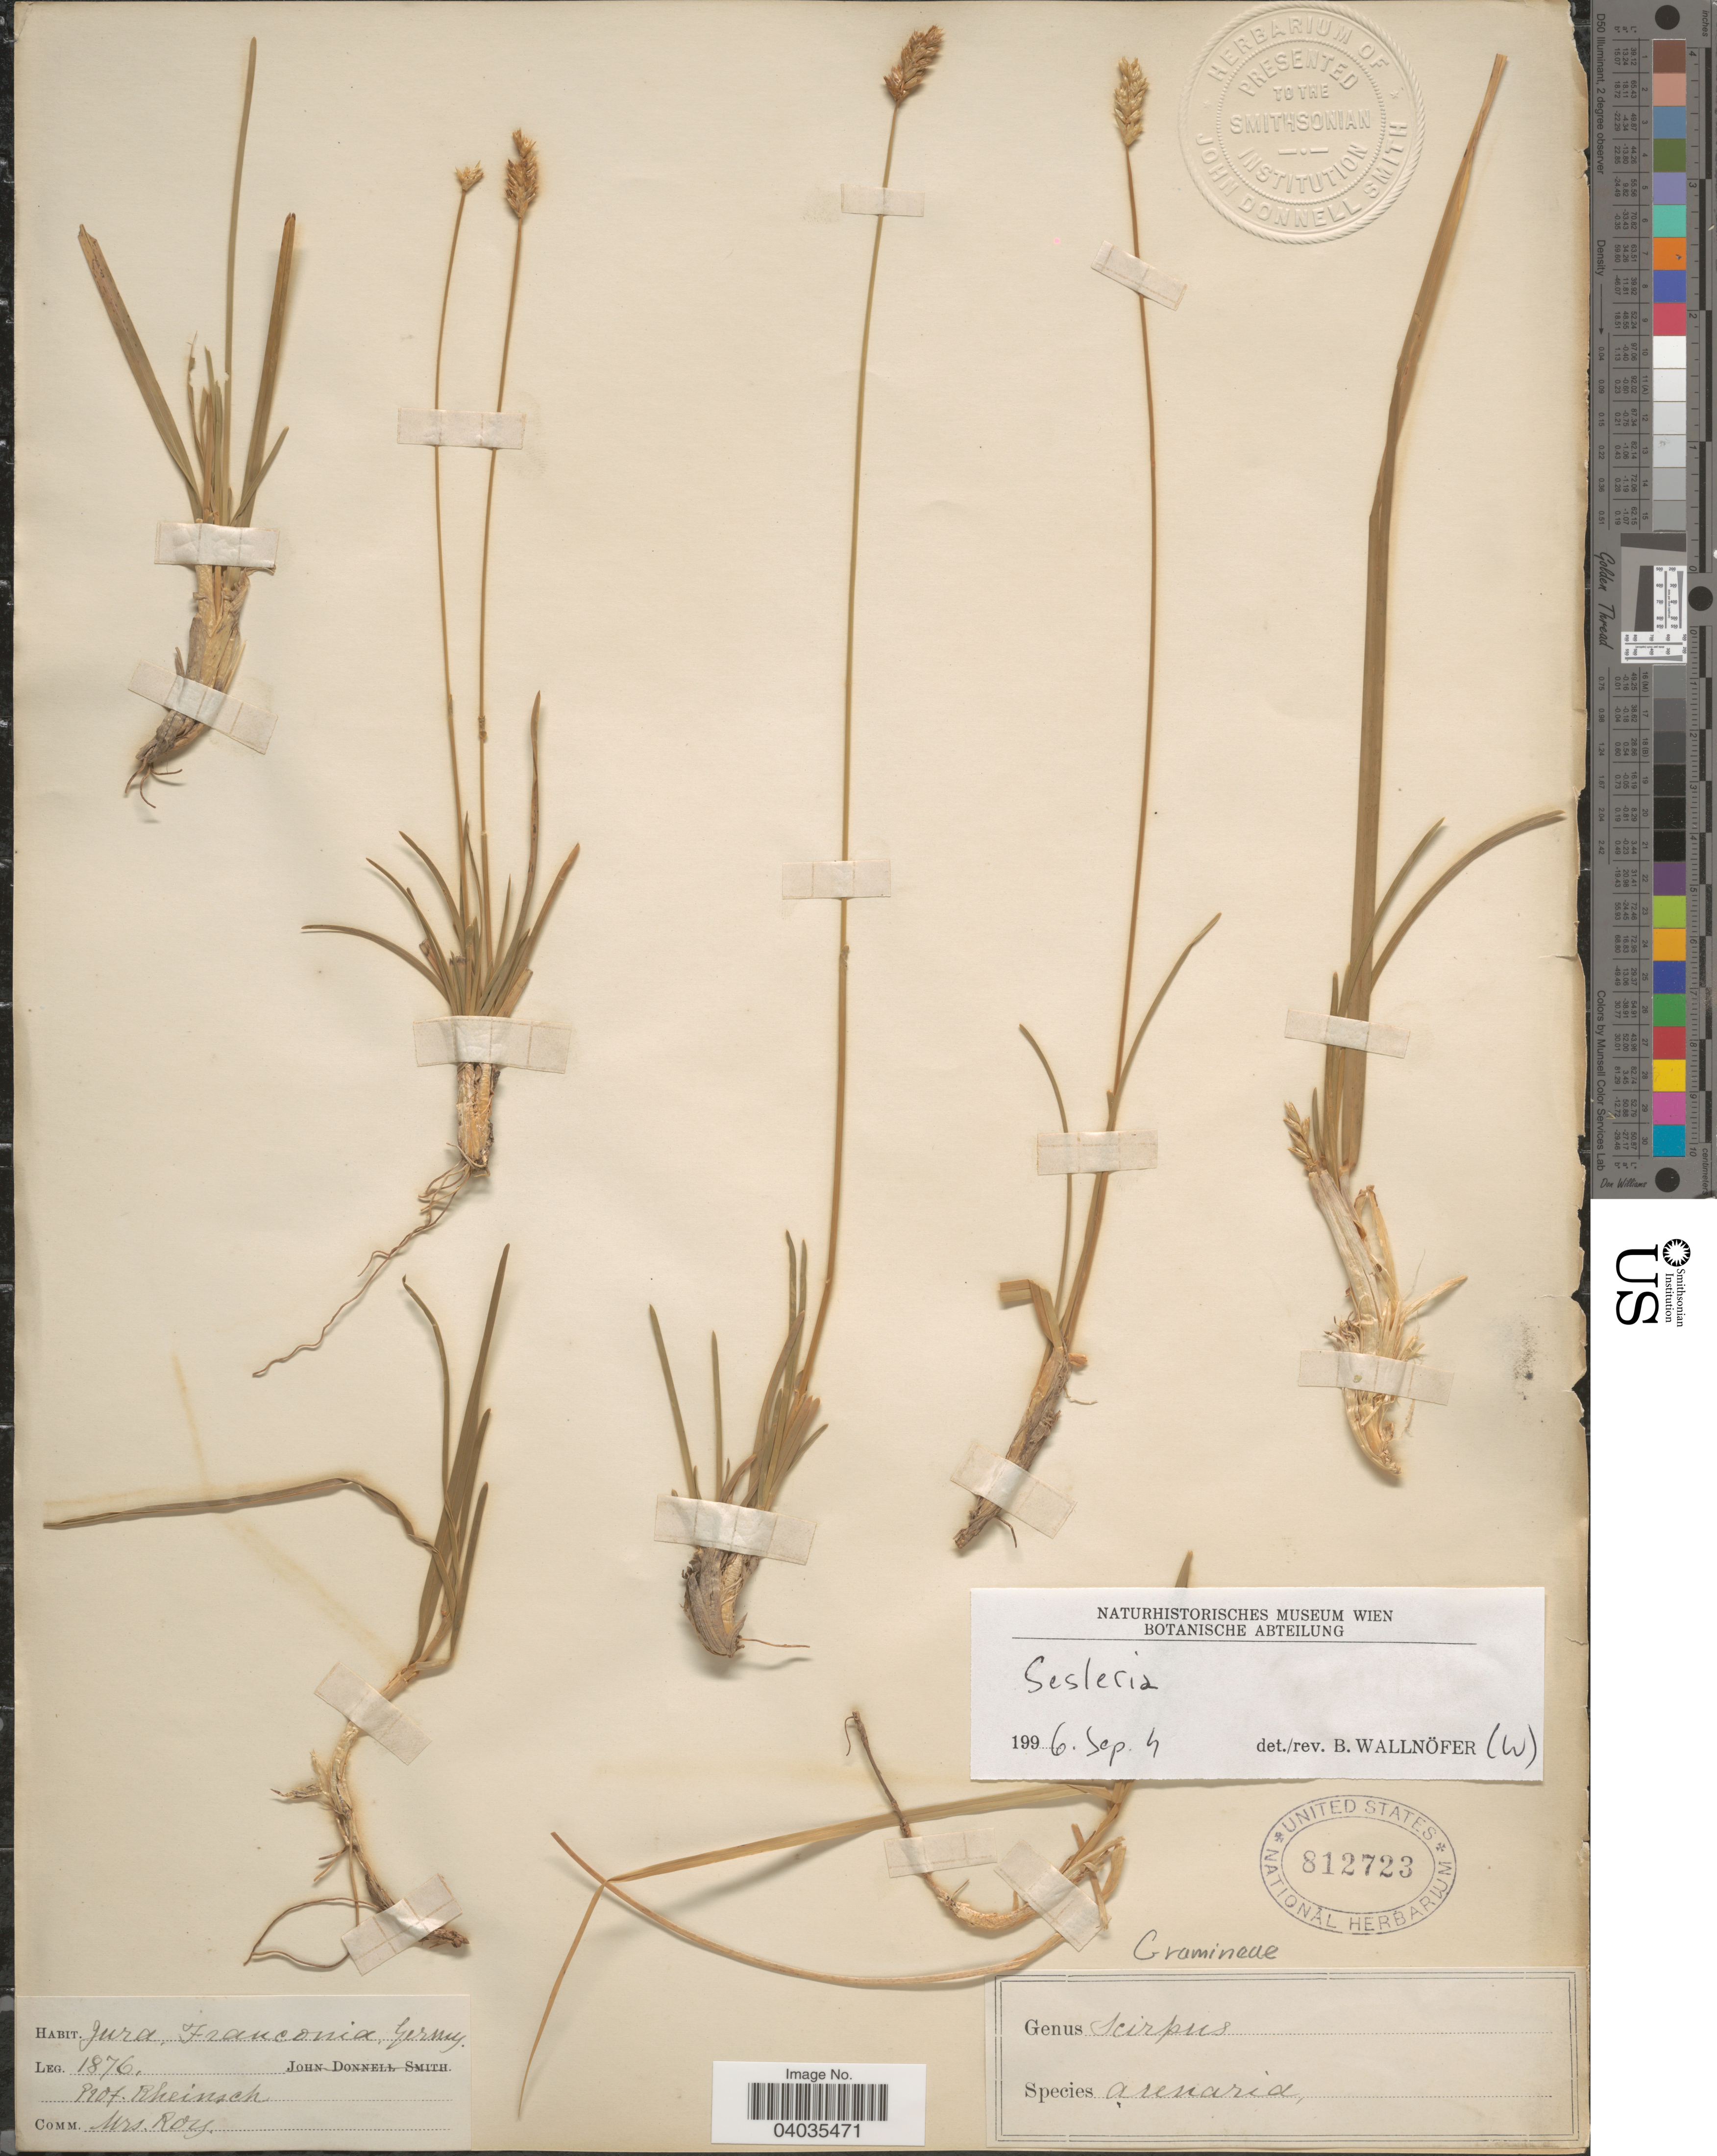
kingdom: Plantae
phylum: Tracheophyta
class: Liliopsida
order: Poales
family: Poaceae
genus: Sesleria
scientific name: Sesleria sp.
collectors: Rheinsch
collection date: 1876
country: Germany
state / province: Bayern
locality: Jura, Franconia.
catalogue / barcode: US 812723